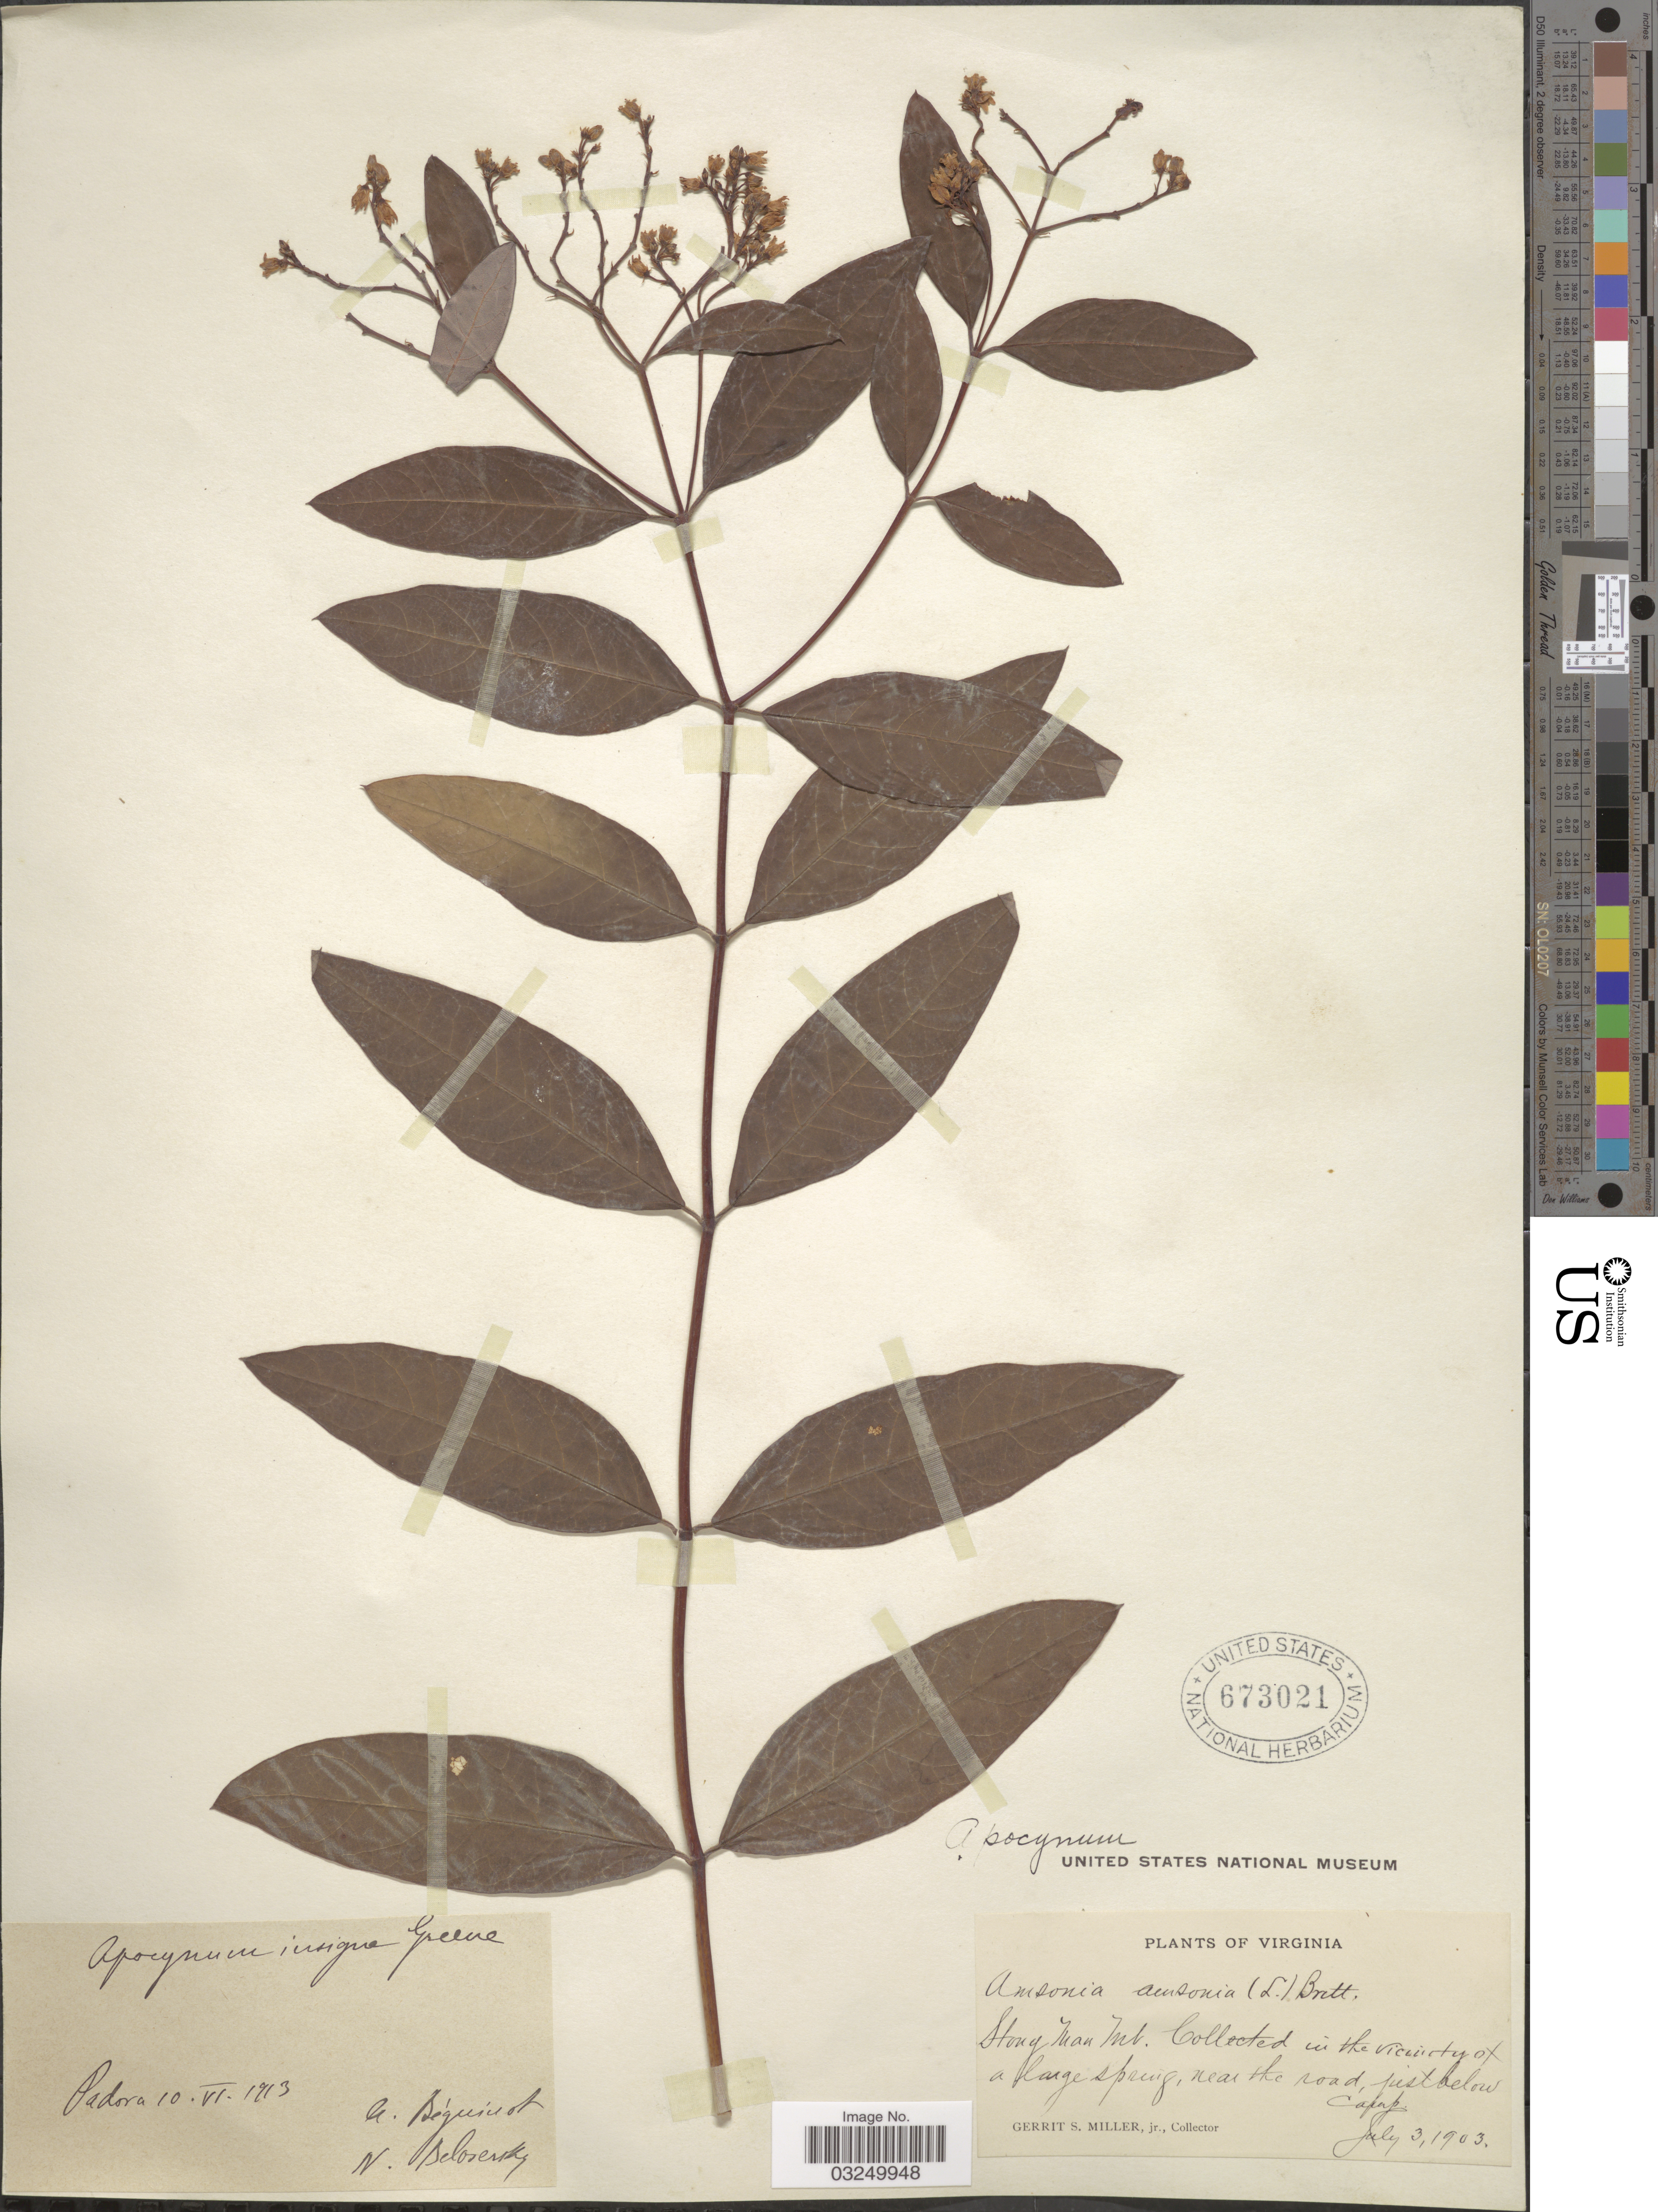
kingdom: Plantae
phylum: Tracheophyta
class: Magnoliopsida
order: Gentianales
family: Apocynaceae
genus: Apocynum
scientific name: Apocynum insigne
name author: S.W. Greene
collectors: G. S. Miller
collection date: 1903-07-03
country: United States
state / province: Virginia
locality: Stony Man Mt. In the vicinity of a large spring, near the road, just below camp.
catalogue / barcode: US 673021